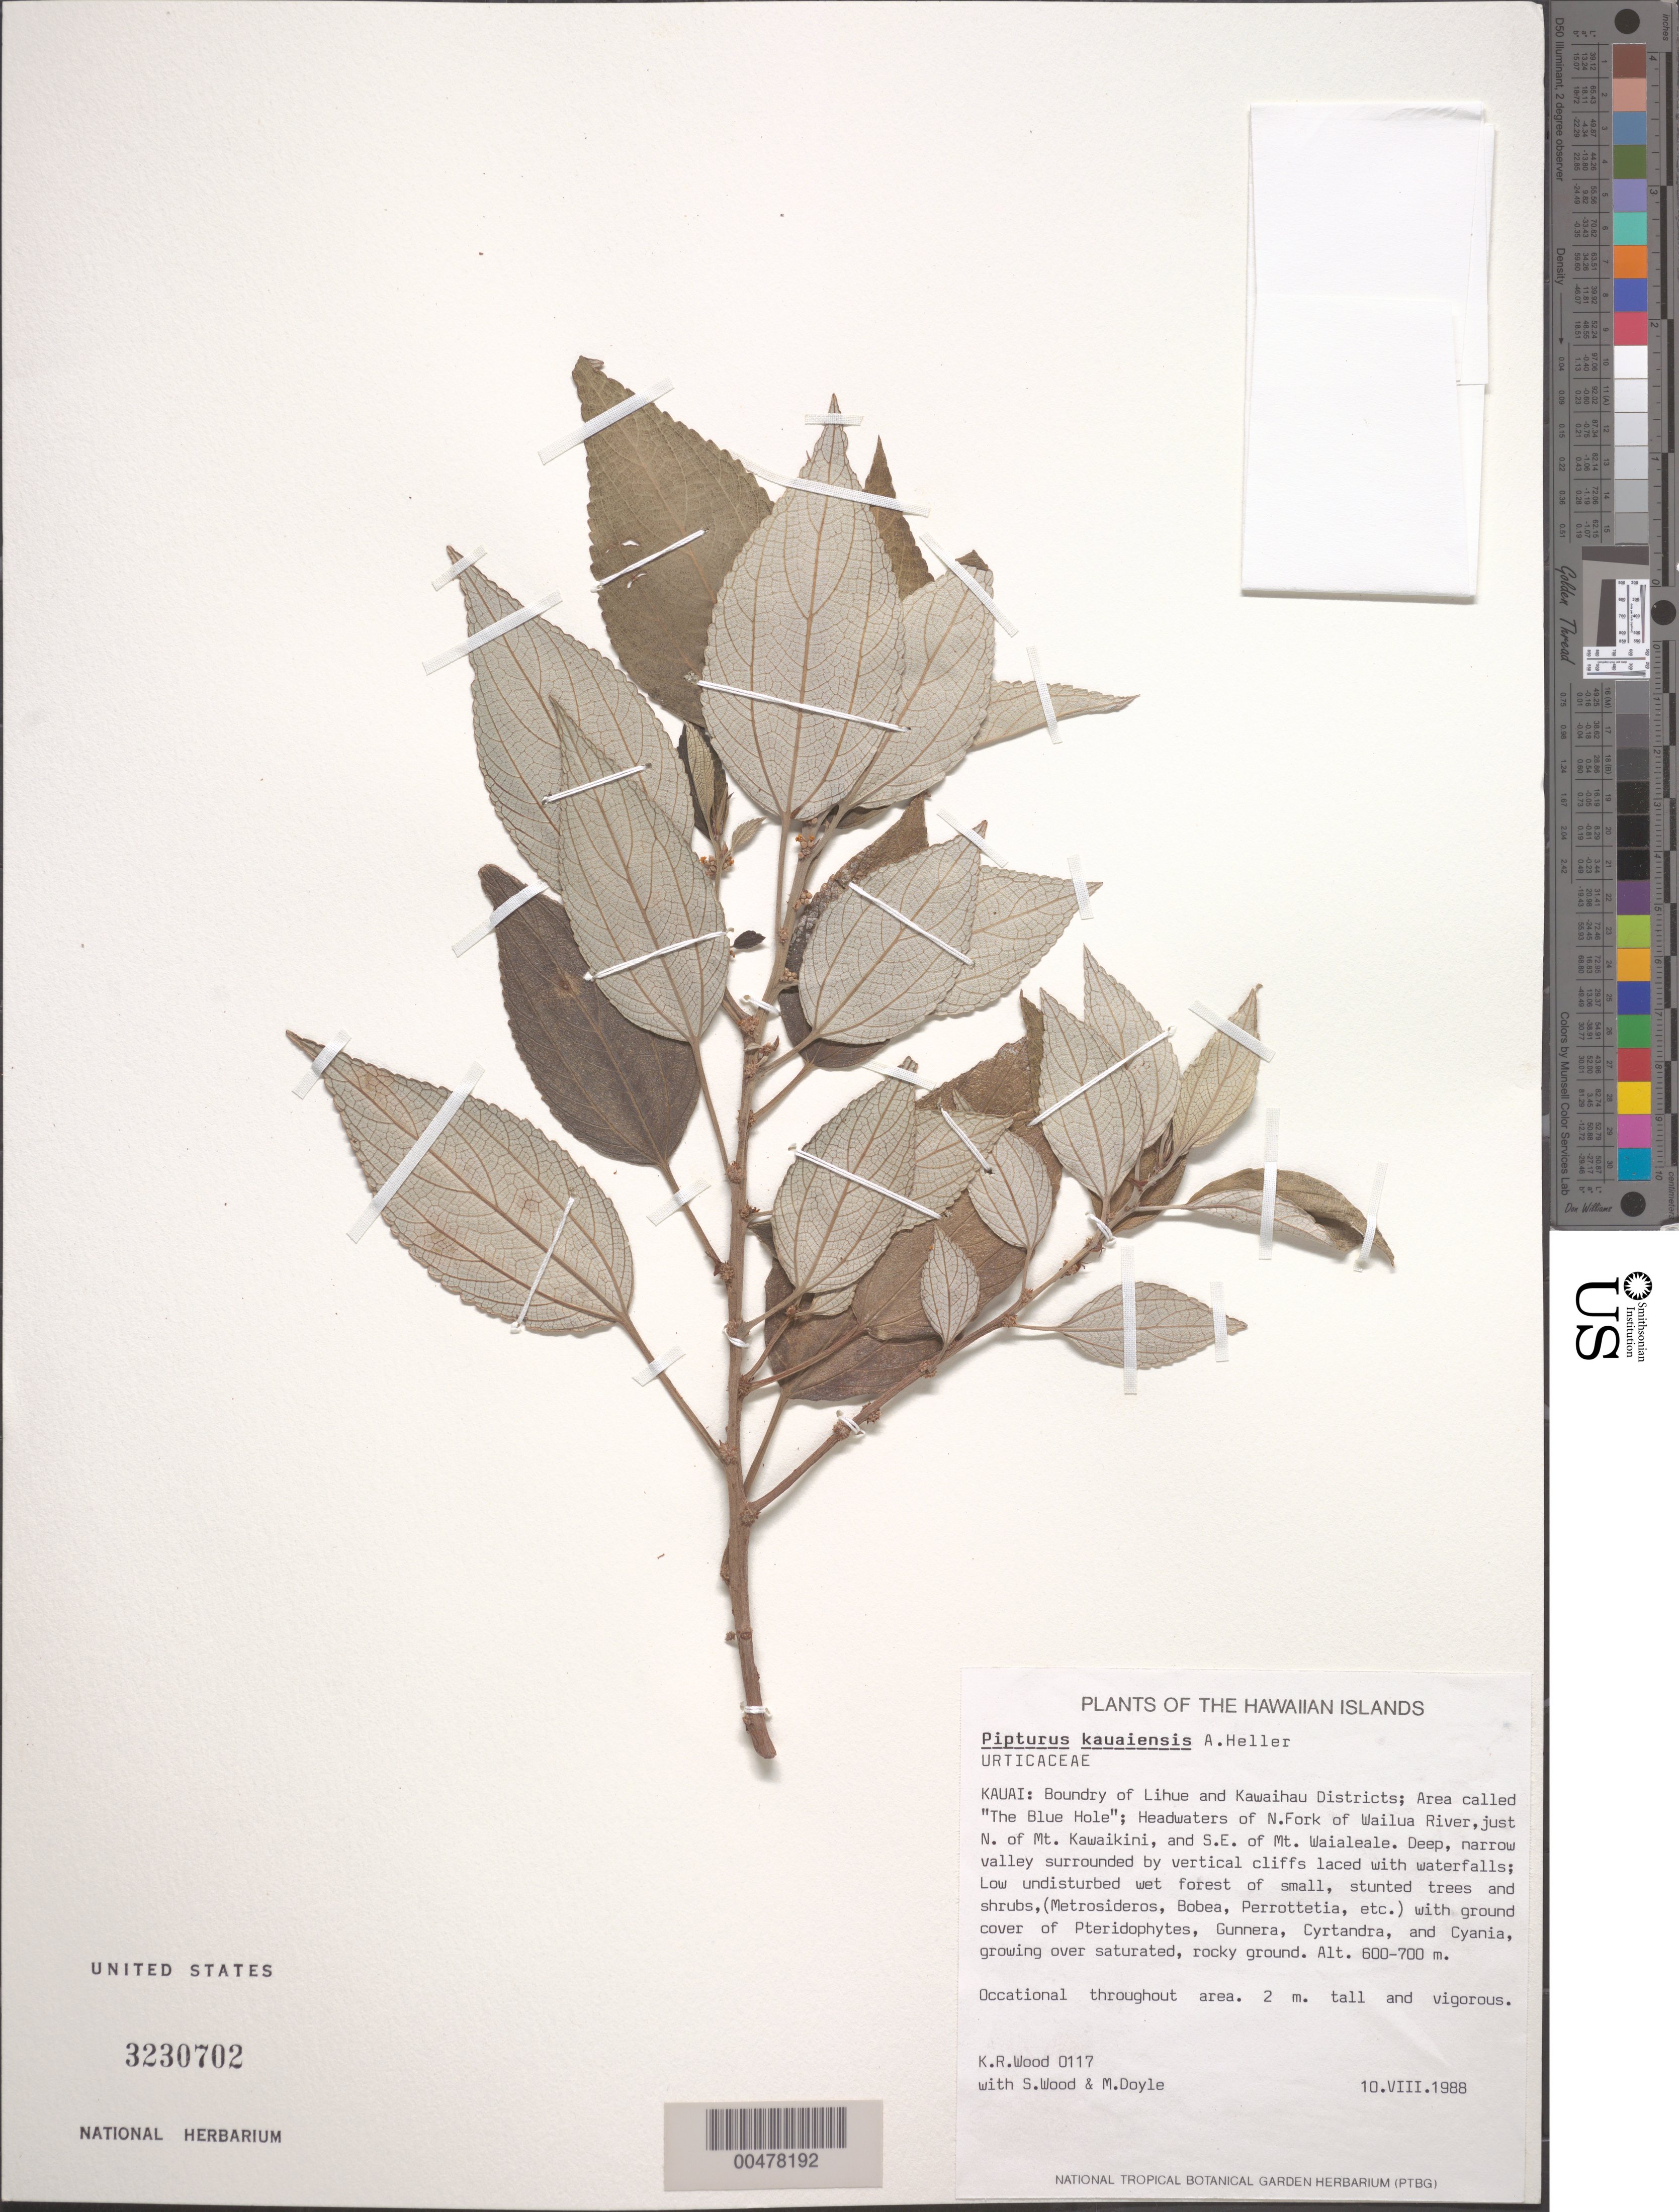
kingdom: Plantae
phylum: Tracheophyta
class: Magnoliopsida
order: Rosales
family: Urticaceae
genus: Pipturus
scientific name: Pipturus kauaiensis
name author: A. Heller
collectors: K. R. Wood, S. Wood & M. Doyle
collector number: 0117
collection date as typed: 10 Aug 1988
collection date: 1988-08-10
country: United States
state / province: Hawaii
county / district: Kauai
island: Kaua'i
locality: Boundary of Lihue and Kawaihau Dists, area call The Blue Hole, hdwtrs. of N Fork of Wailua river, just N of Mt Kawaikini...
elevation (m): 600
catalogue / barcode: US 3230702